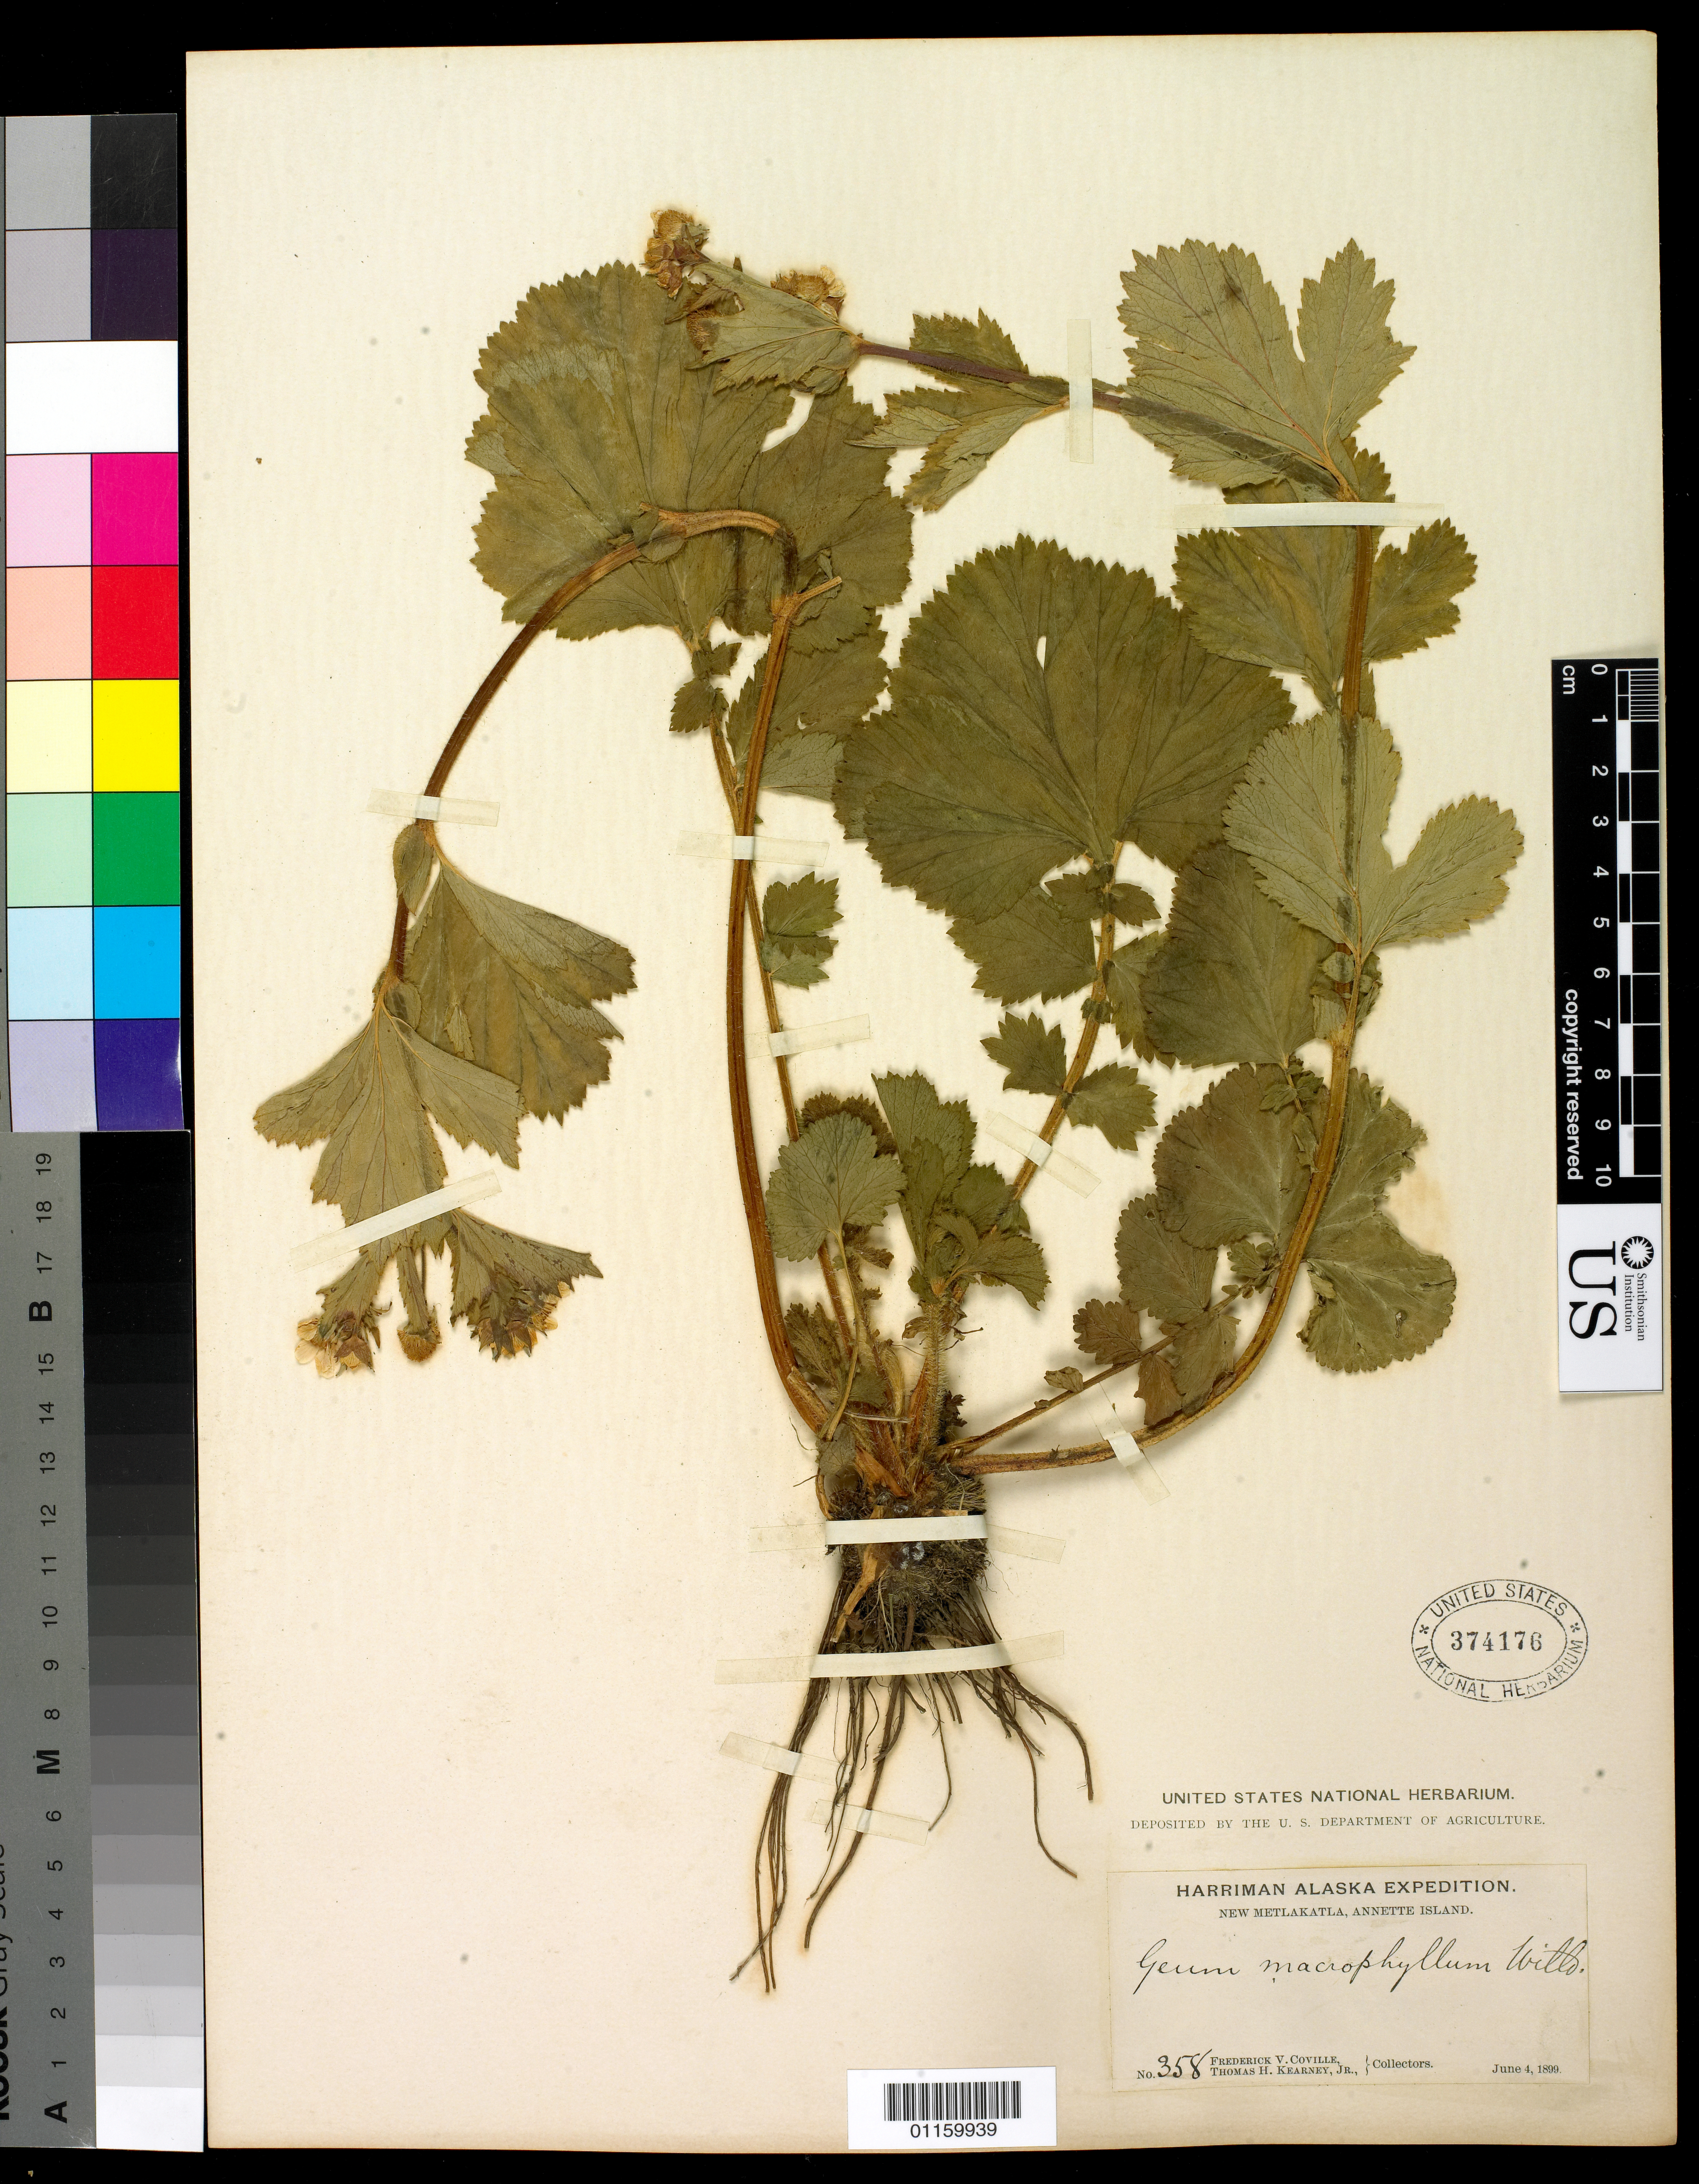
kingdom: Plantae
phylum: Tracheophyta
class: Magnoliopsida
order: Rosales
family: Rosaceae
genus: Geum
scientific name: Geum macrophyllum var. perincisum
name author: (Rydb.) Raup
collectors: F. V. Coville & T. H. Kearney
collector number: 358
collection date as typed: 04 Jun 1899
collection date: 1899-06-04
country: United States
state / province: Alaska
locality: New Metlakatla, Annette Island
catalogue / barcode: US 374176